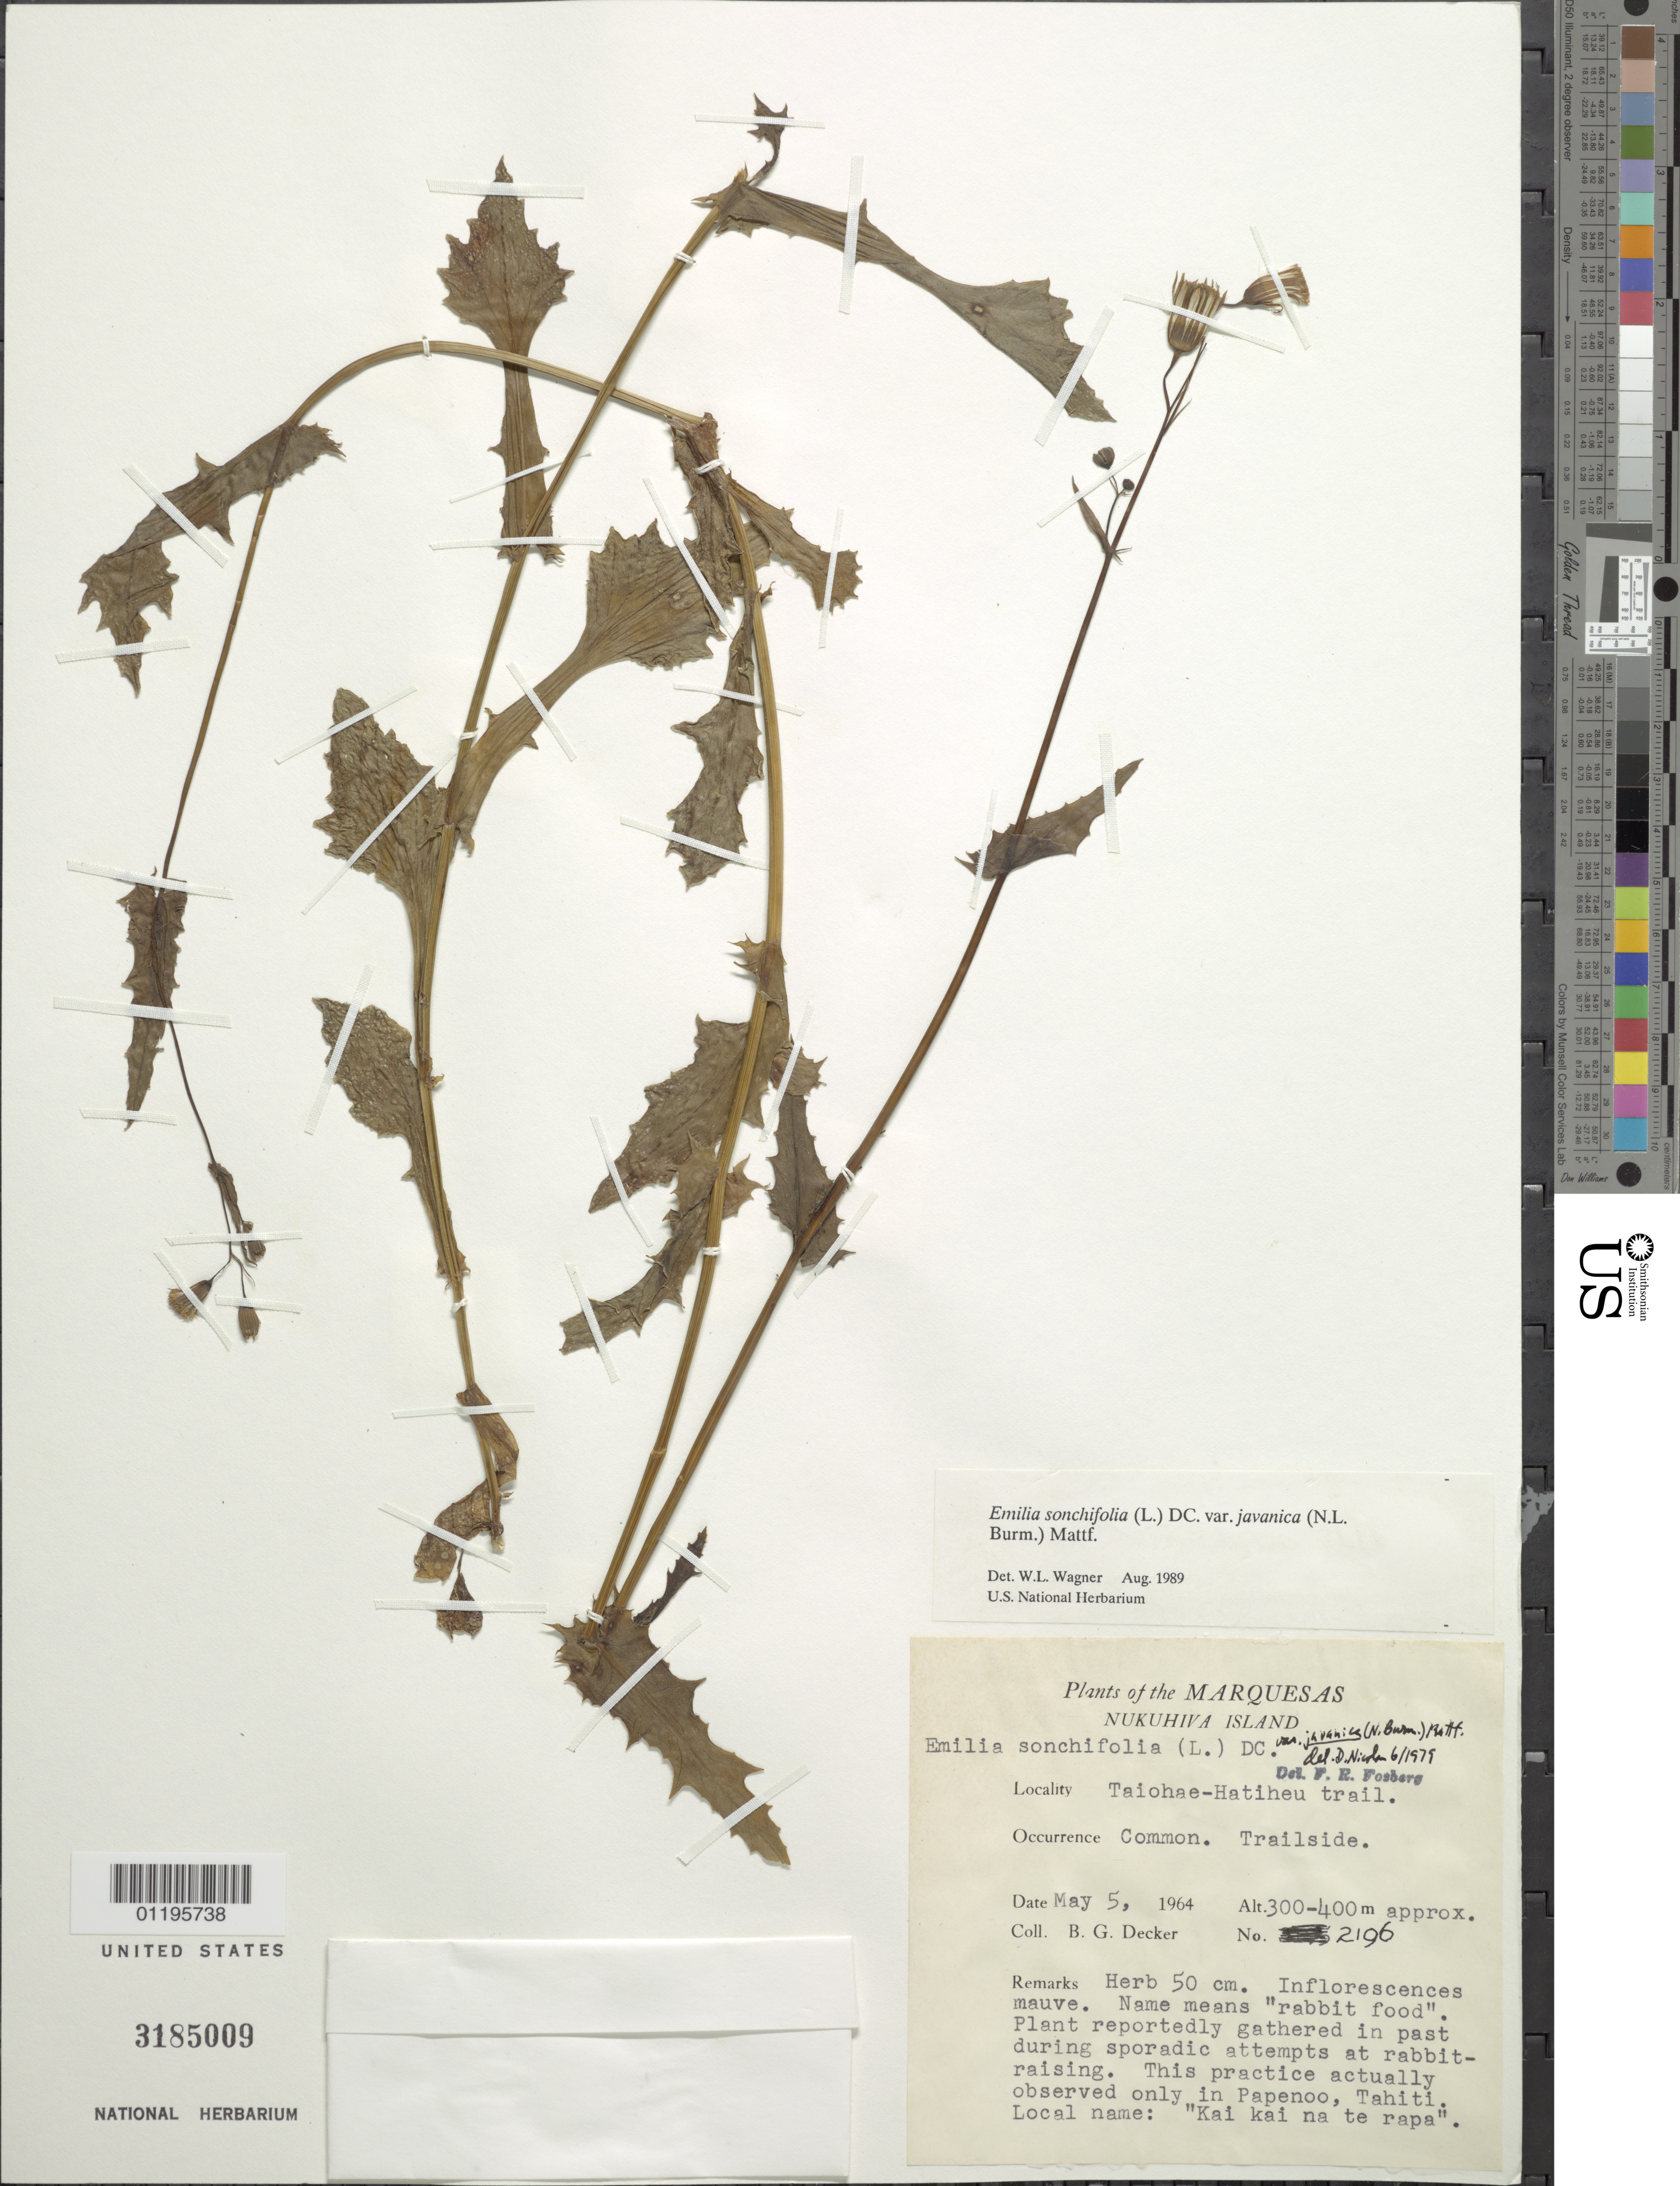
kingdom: Plantae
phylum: Tracheophyta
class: Magnoliopsida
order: Asterales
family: Asteraceae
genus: Emilia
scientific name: Emilia sonchifolia var. javanica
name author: (Burm. f.) Mattf.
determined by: Wagner, W. L., (BOT), Smithsonian Institution - National Museum of Natural History (UNITED STATES)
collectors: B. G. Decker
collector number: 2196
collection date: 1964-05-05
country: French Polynesia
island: Nuku Hiva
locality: Taiohae-Hatiheu Trail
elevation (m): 300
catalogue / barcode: US 3185009